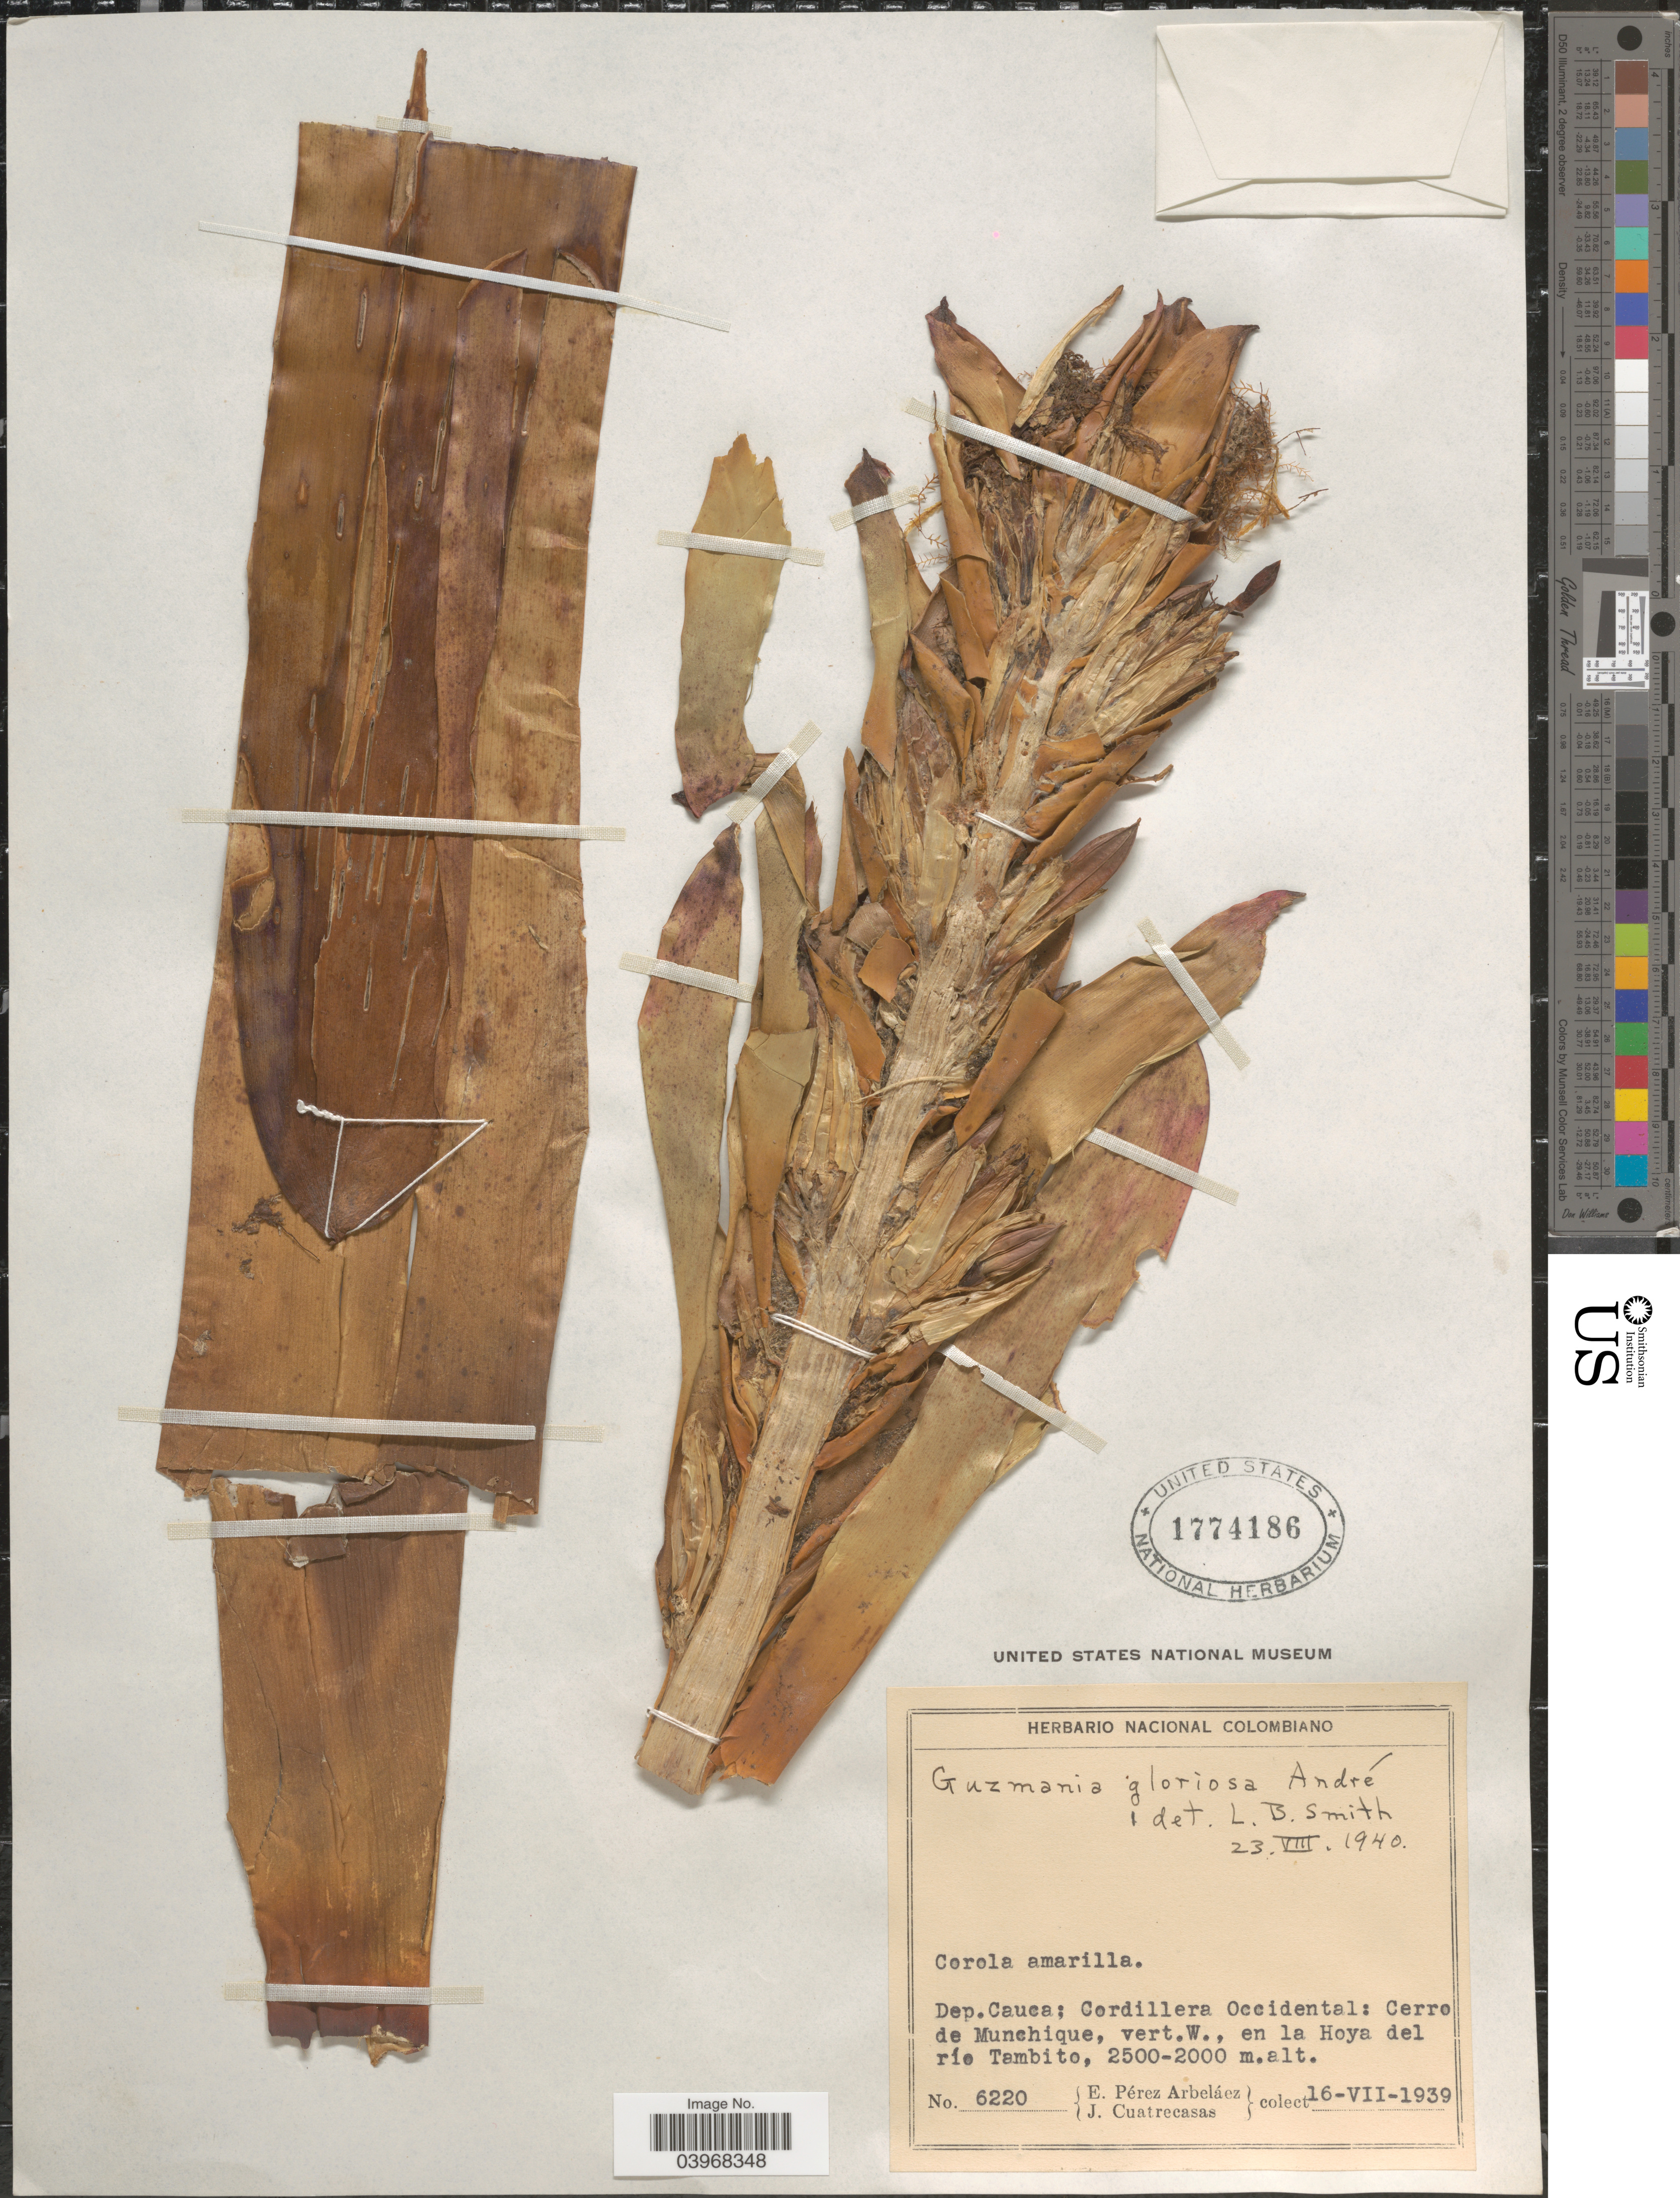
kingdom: Plantae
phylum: Tracheophyta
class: Liliopsida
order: Poales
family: Bromeliaceae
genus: Guzmania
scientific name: Guzmania gloriosa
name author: (André) André ex Mez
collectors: E. Pérez Arbeláez & J. Cuatrecasas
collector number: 6220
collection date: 1939-07-16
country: Colombia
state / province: Cauca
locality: Dep.Cauca; Cordillera Occidental: Cerro de Munchique, vert.W., en la Hoya del río Tambito.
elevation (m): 2000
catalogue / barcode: US 1774186